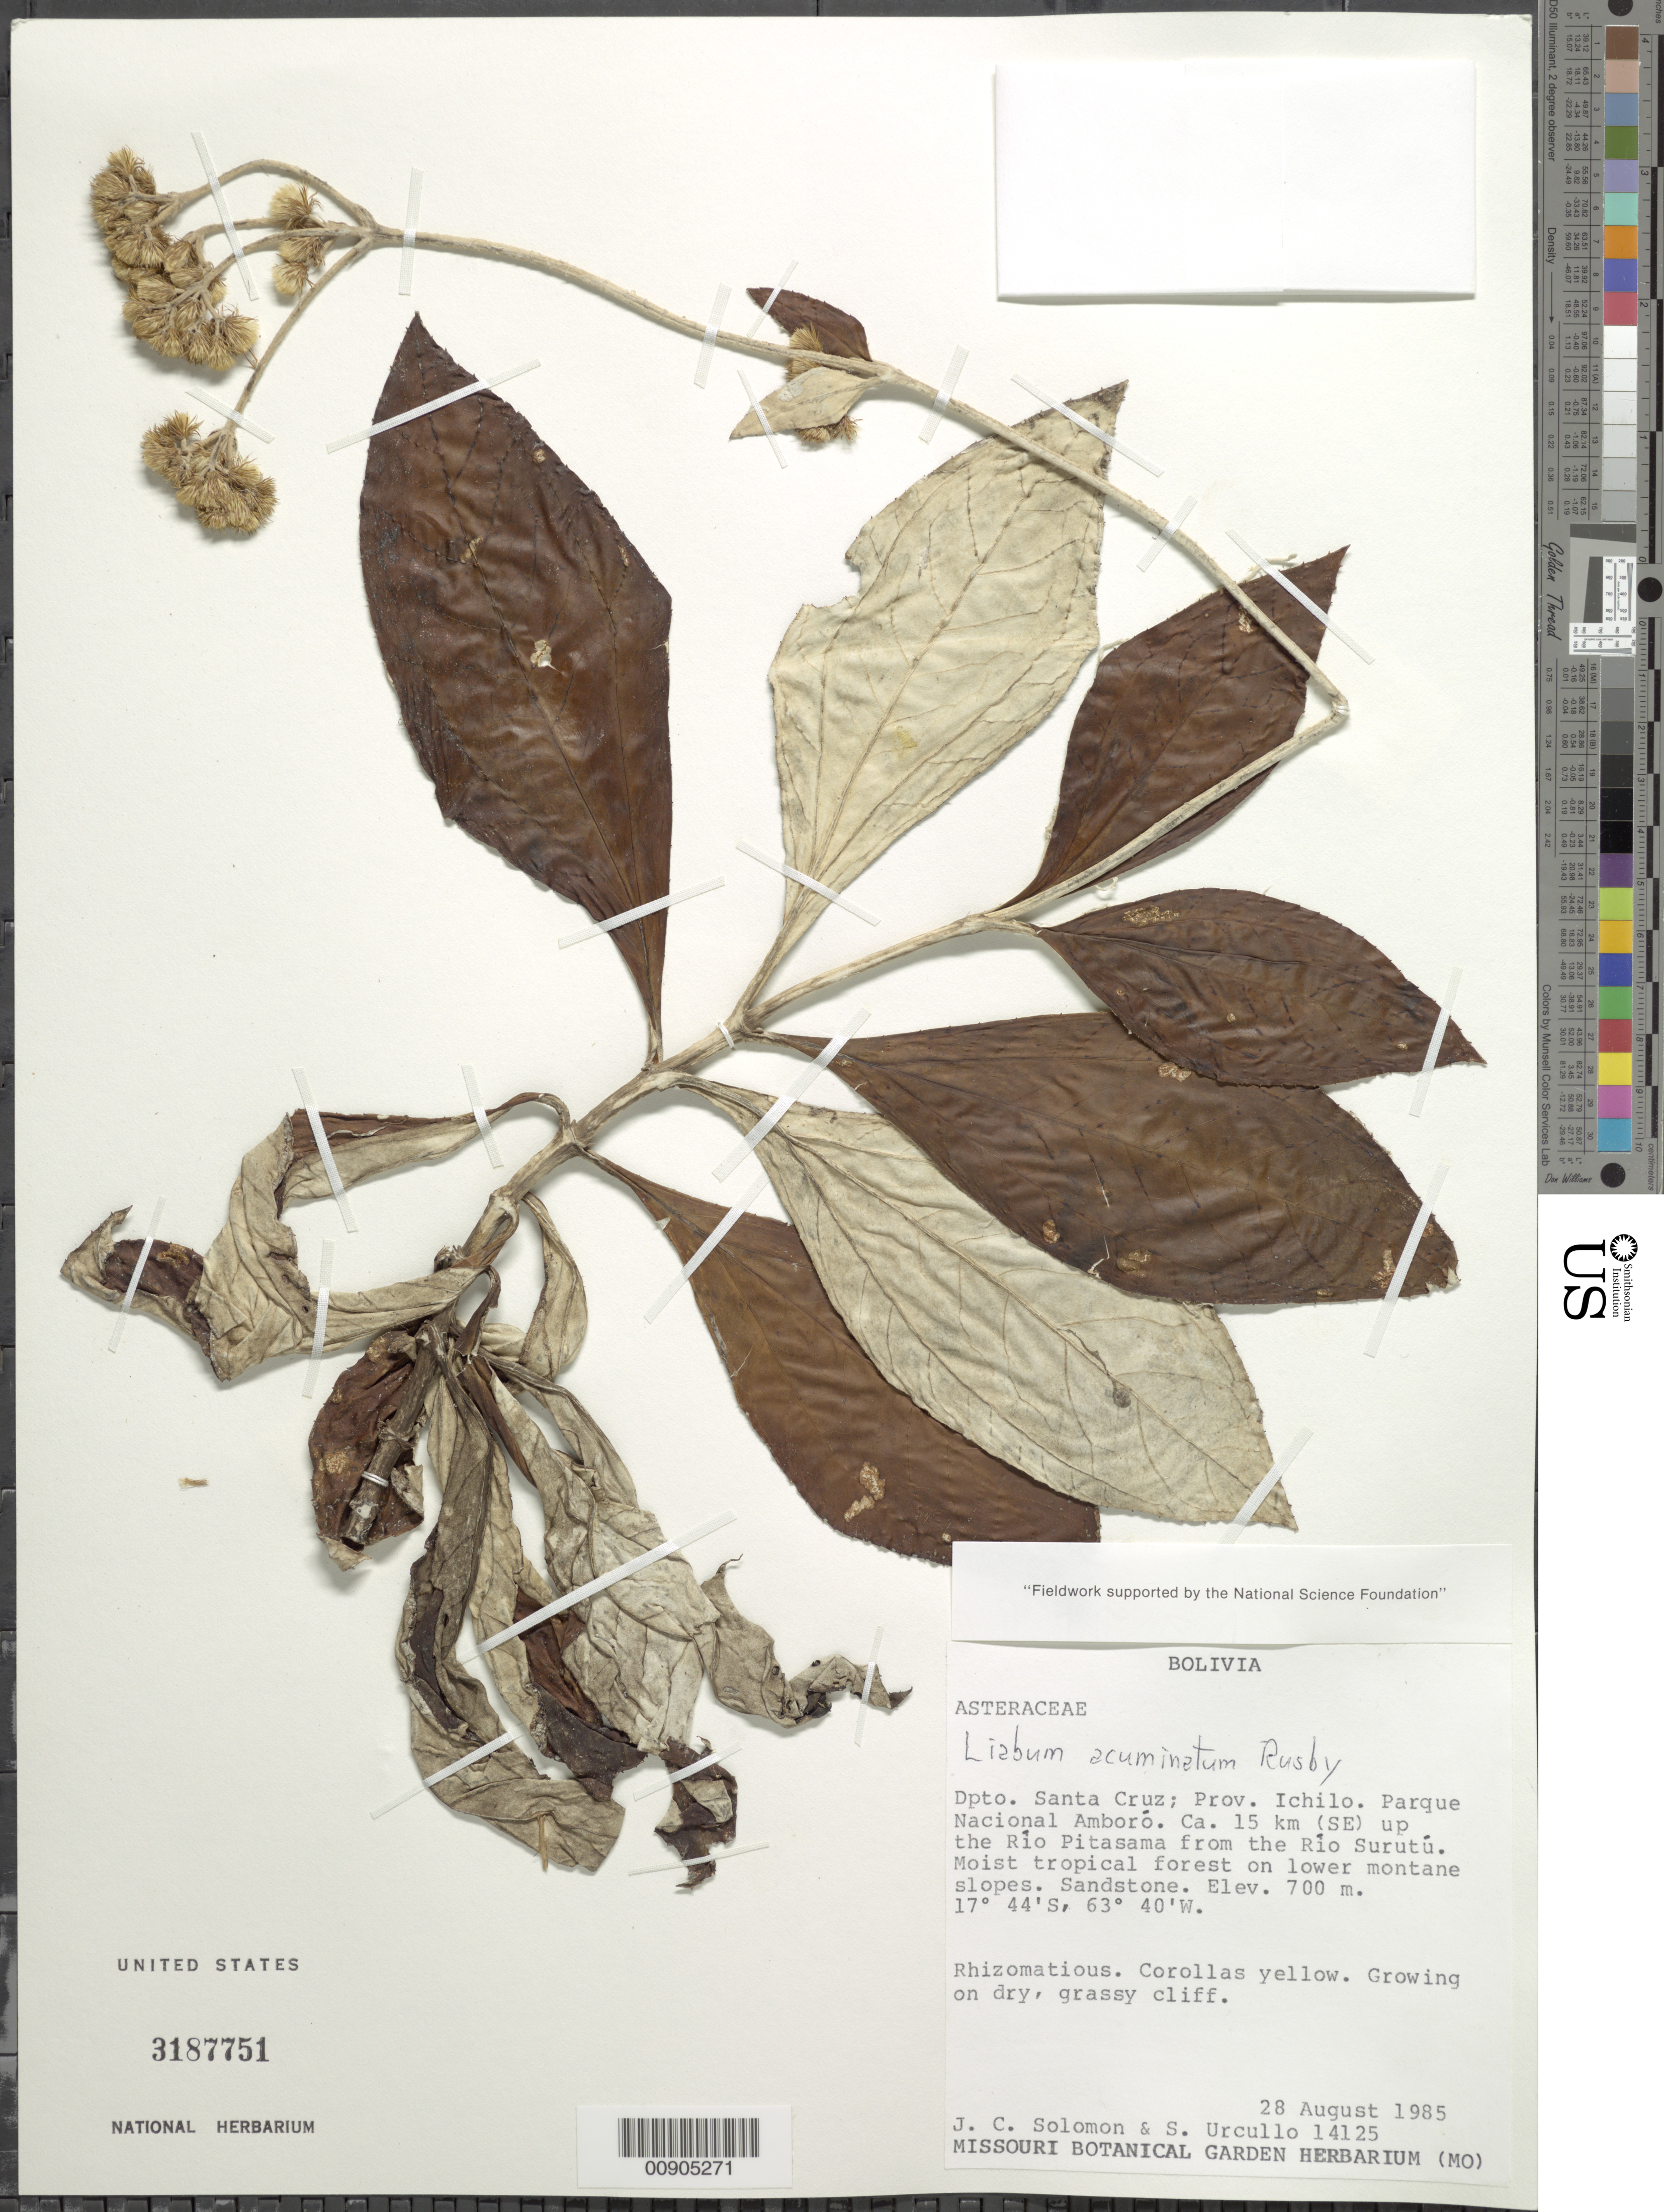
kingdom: Plantae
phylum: Tracheophyta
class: Magnoliopsida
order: Asterales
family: Asteraceae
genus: Liabum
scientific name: Liabum acuminatum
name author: Rusby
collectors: J. C. Solomon & S. Urcullo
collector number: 14125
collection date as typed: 28 August 1985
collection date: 1985-08-28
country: Bolivia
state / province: Santa Cruz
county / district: Ichilo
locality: Parque Nacional Amboro, ca 15km SE up the Rio Pitasama from Rio Surutu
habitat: Moist tropical forest on lower montane slopes, sandstone. Growing on dry, grassy cliff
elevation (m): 700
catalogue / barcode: US 3187751